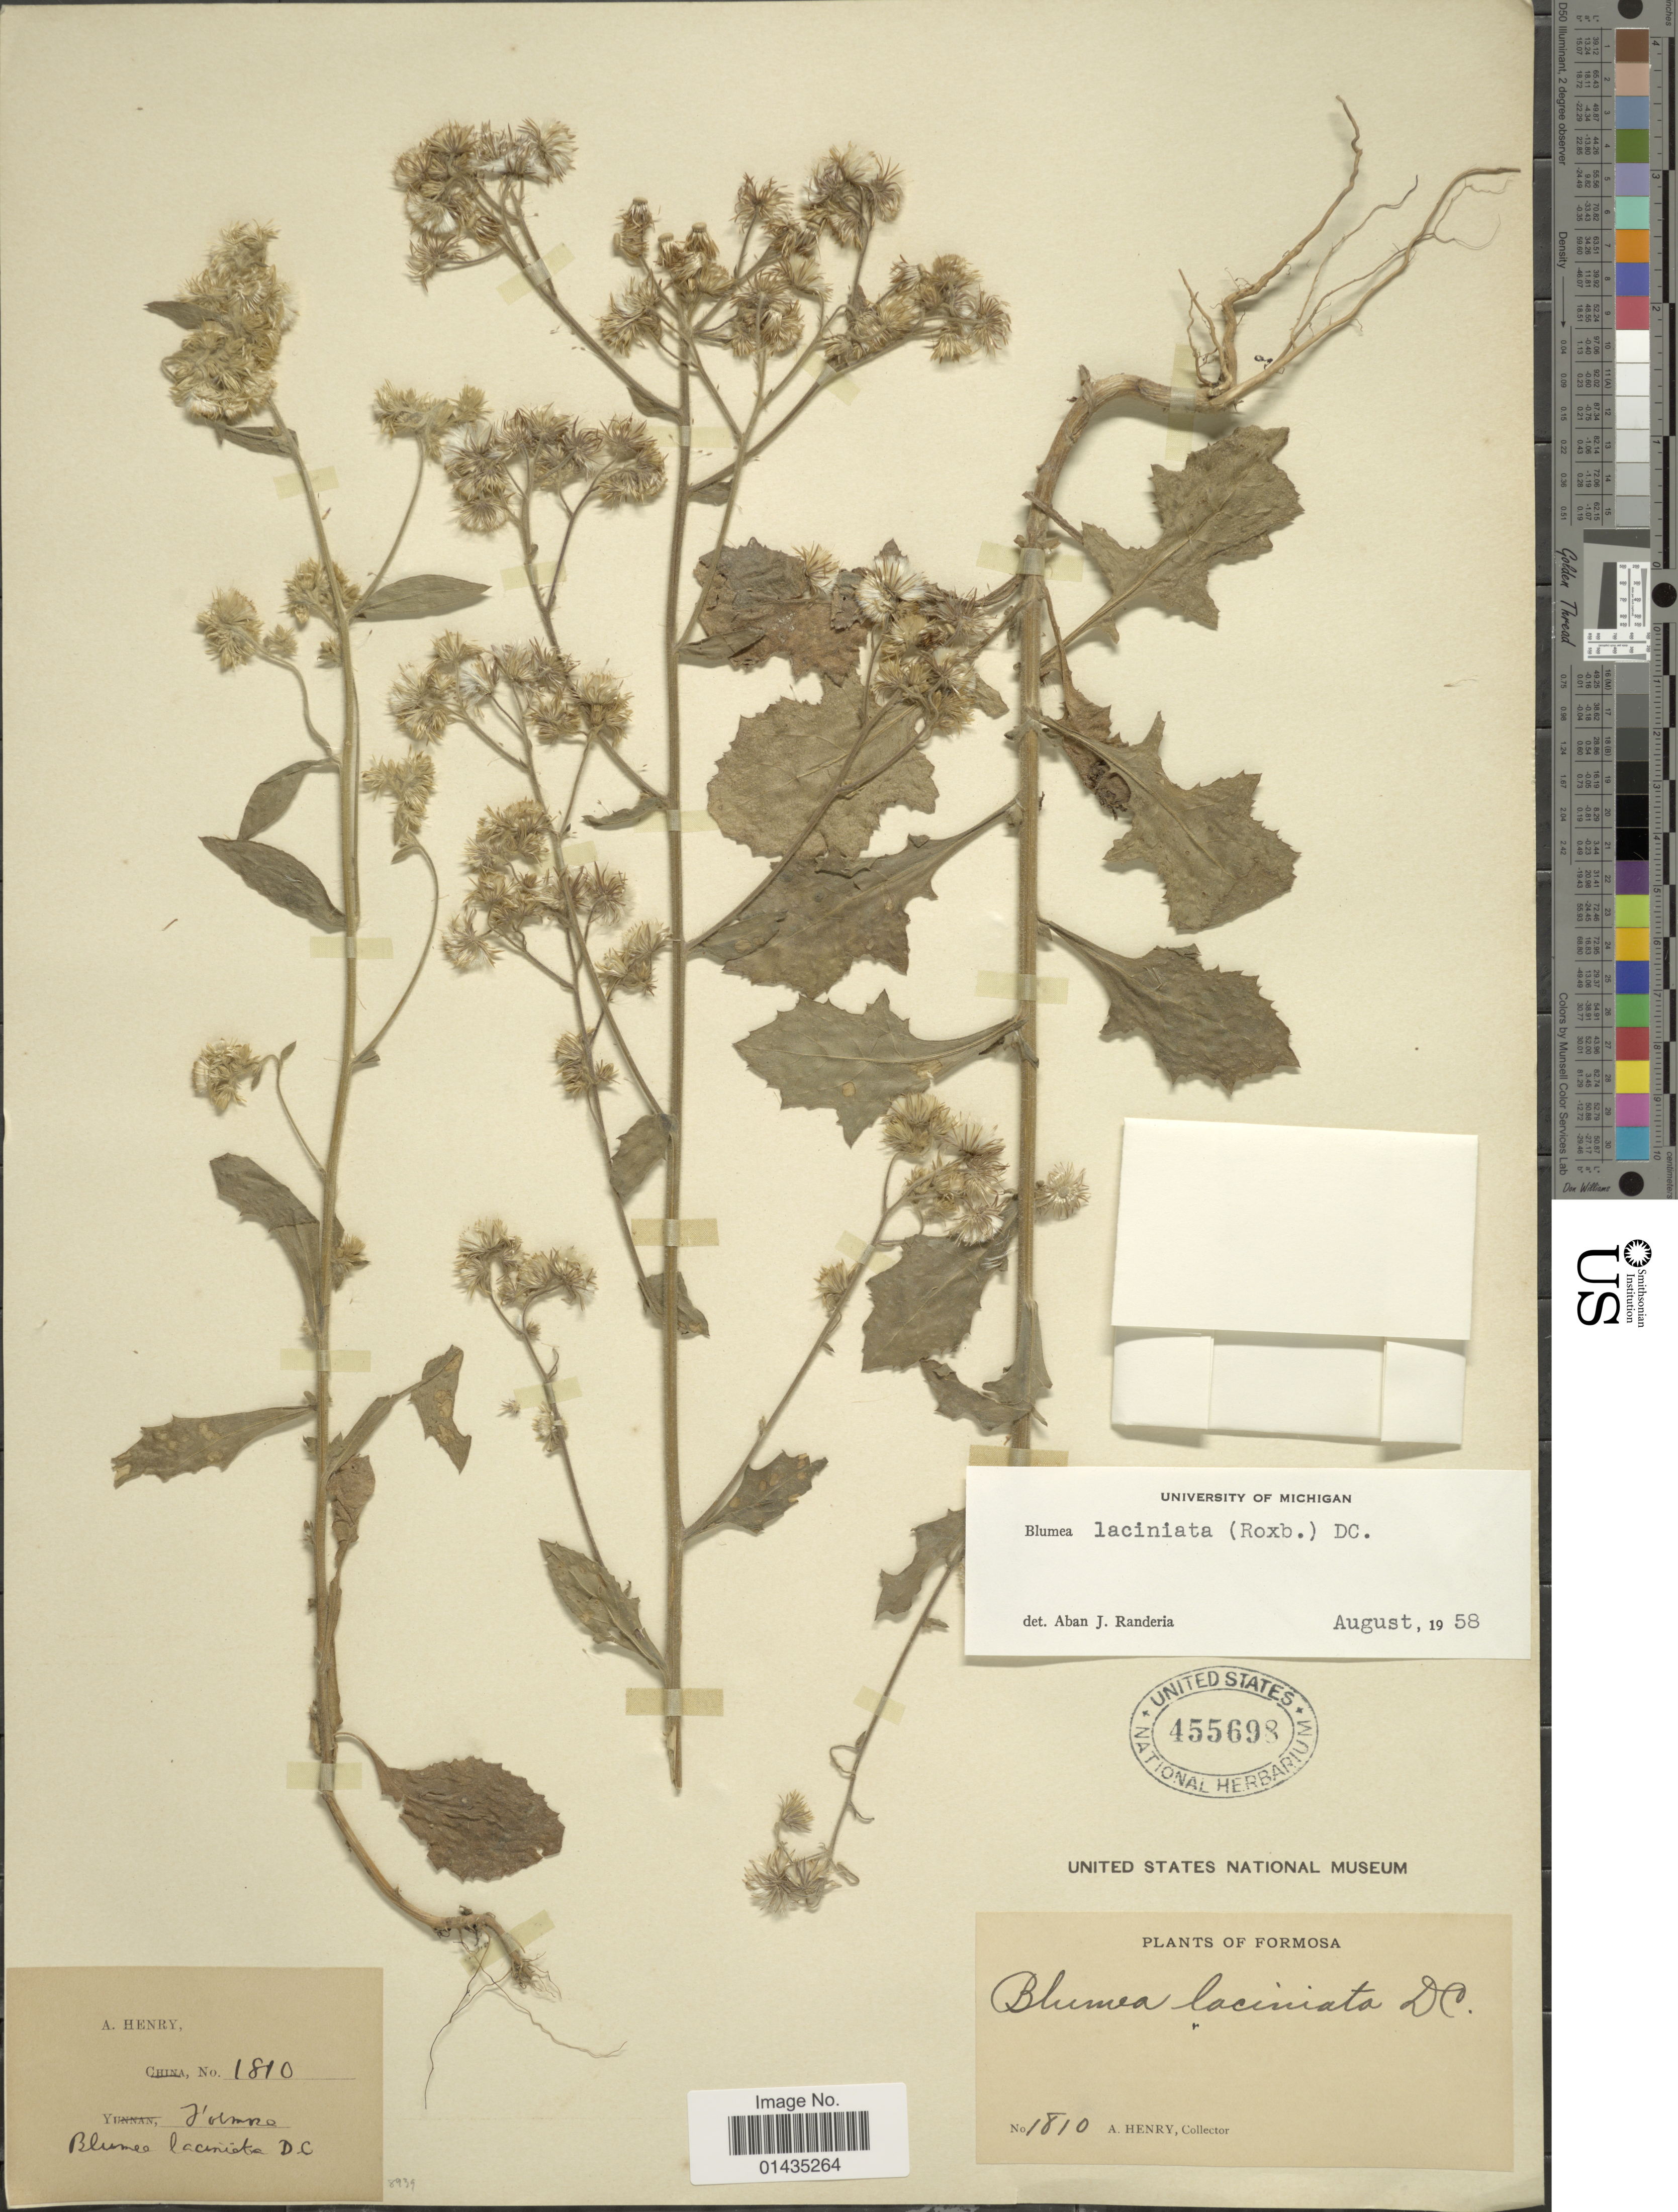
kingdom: Plantae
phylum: Tracheophyta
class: Magnoliopsida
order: Asterales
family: Asteraceae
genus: Blumea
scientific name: Blumea laciniata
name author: (Roxb.) DC.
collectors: A. Henry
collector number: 1810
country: Taiwan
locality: Formosa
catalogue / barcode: US 455698